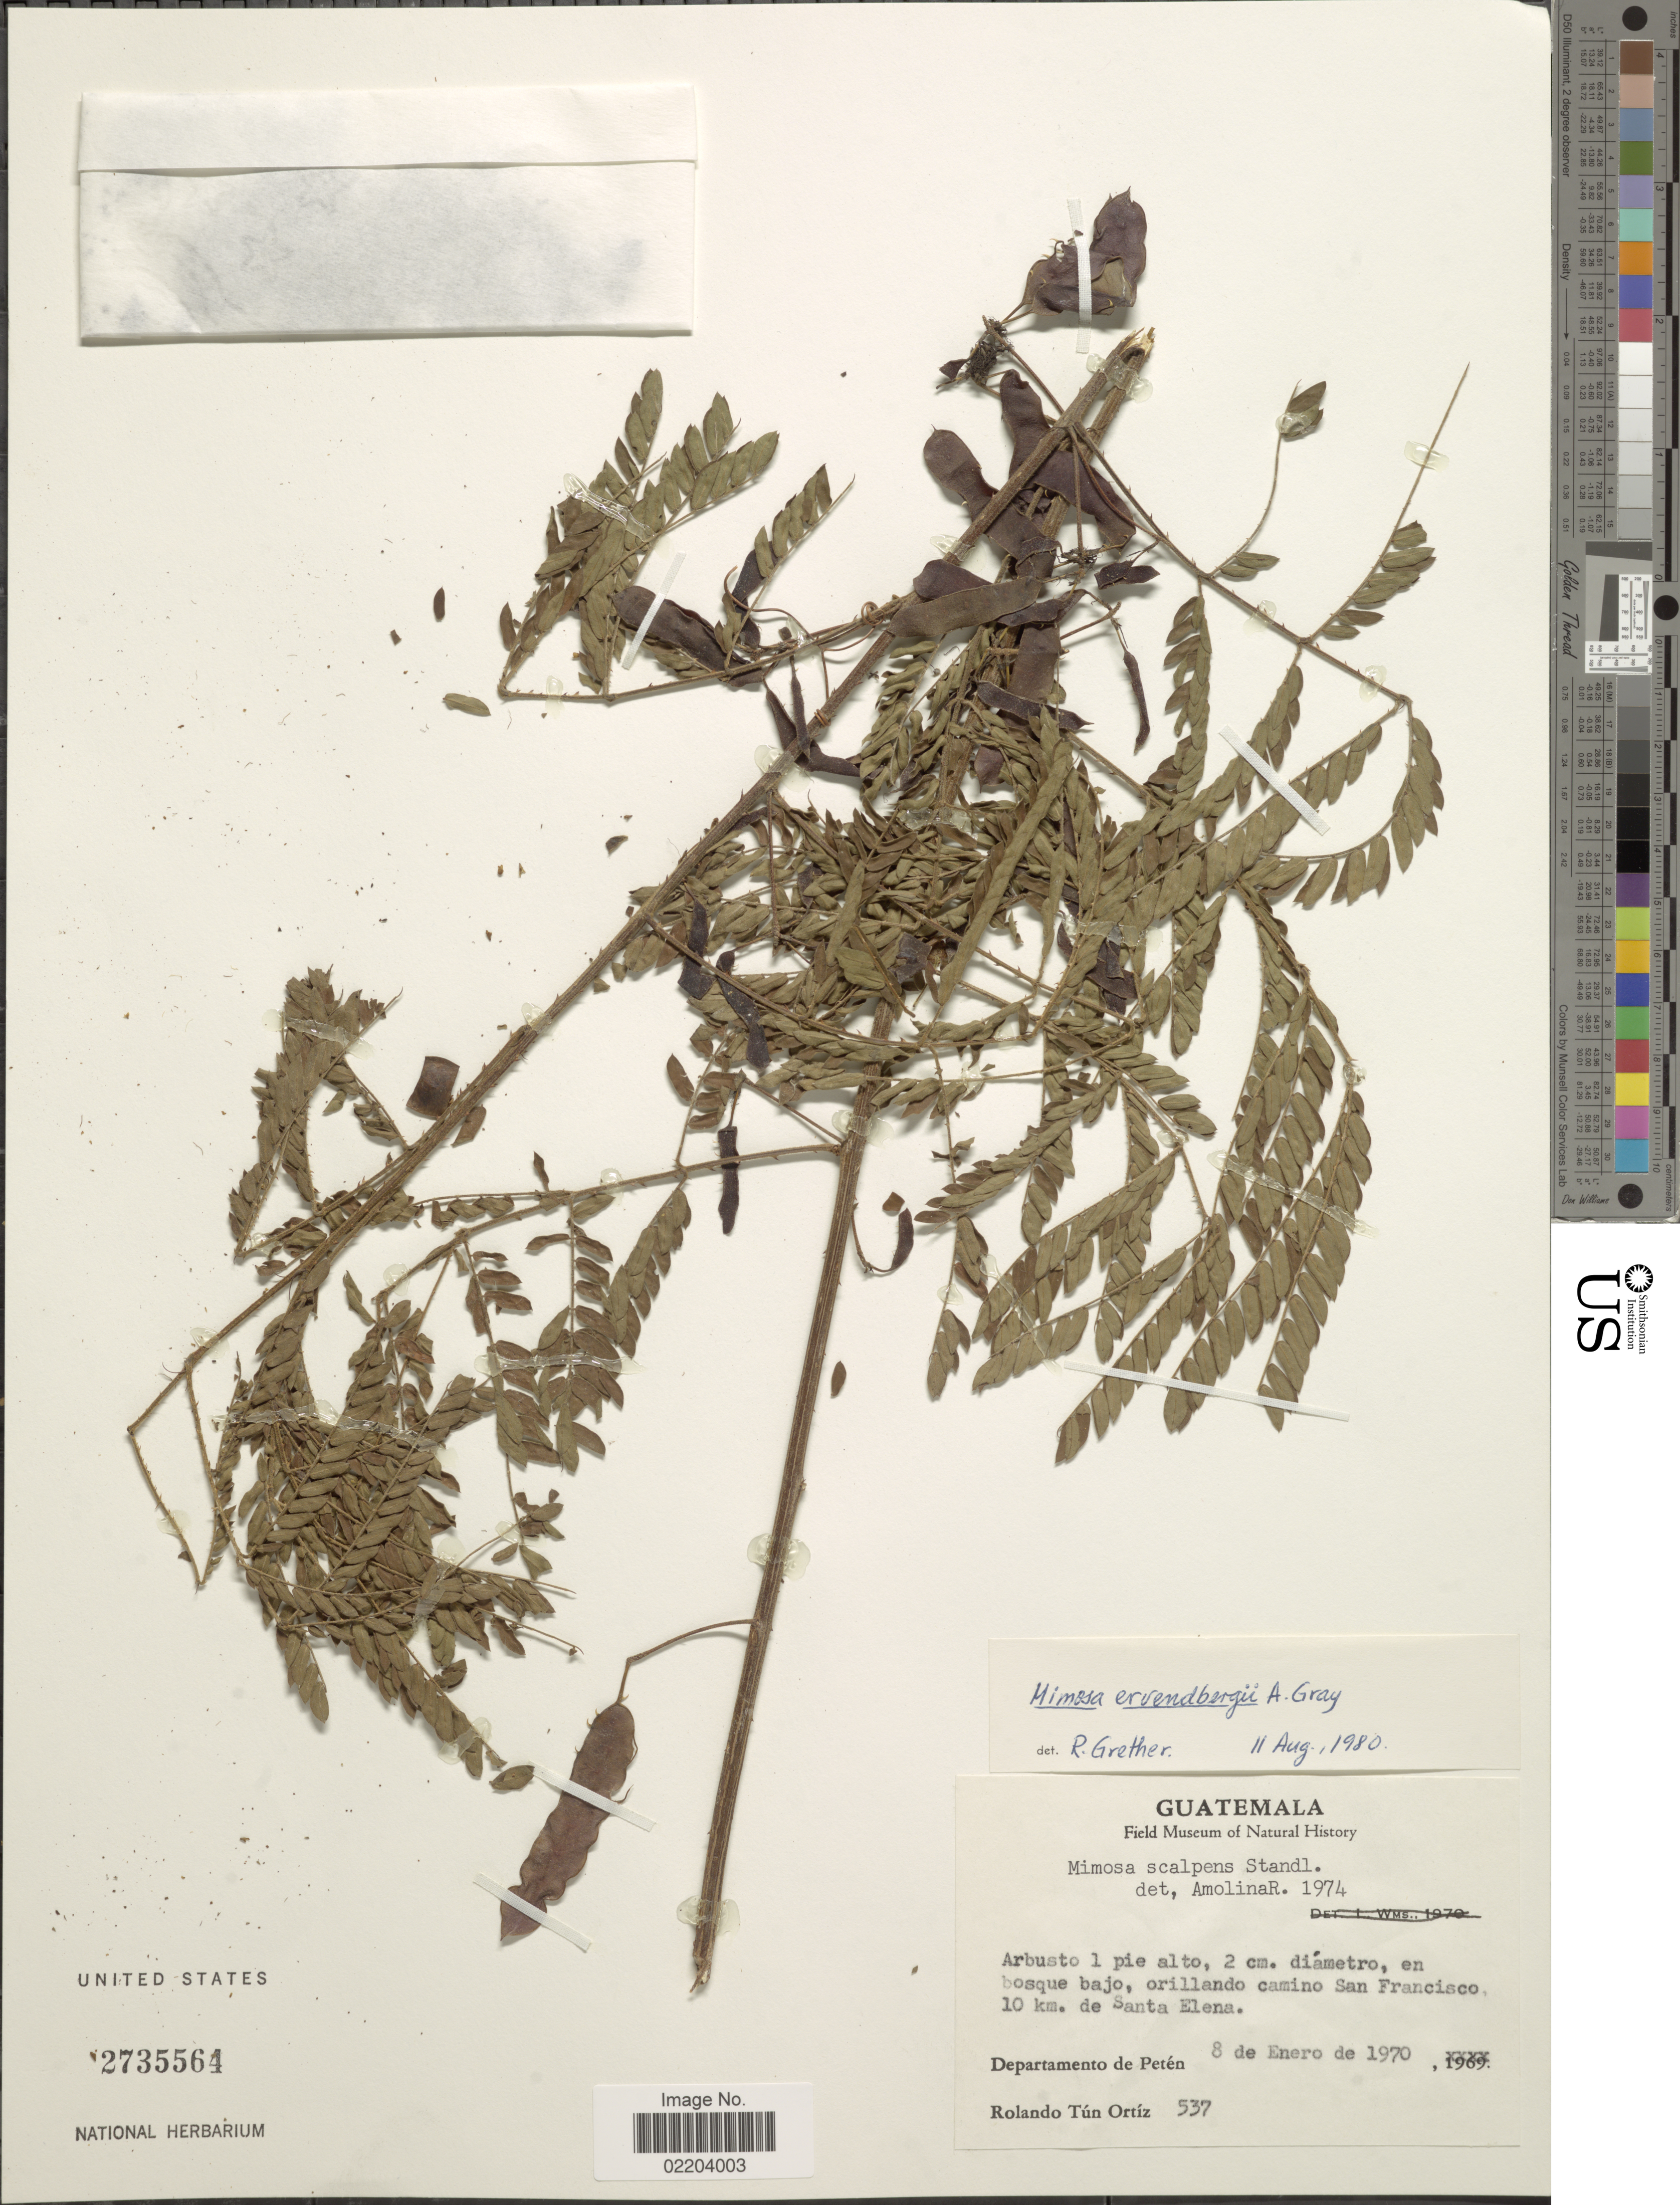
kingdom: Plantae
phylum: Tracheophyta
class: Magnoliopsida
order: Fabales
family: Fabaceae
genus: Mimosa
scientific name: Mimosa ervendbergii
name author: A. Gray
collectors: R. T. Ortíz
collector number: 537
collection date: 1970-01-08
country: Guatemala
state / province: El Petén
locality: En bosque bajo, orillando camino San Francisco, 10 km. de Santa Elena. Departamento de Petén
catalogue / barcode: US 2735564